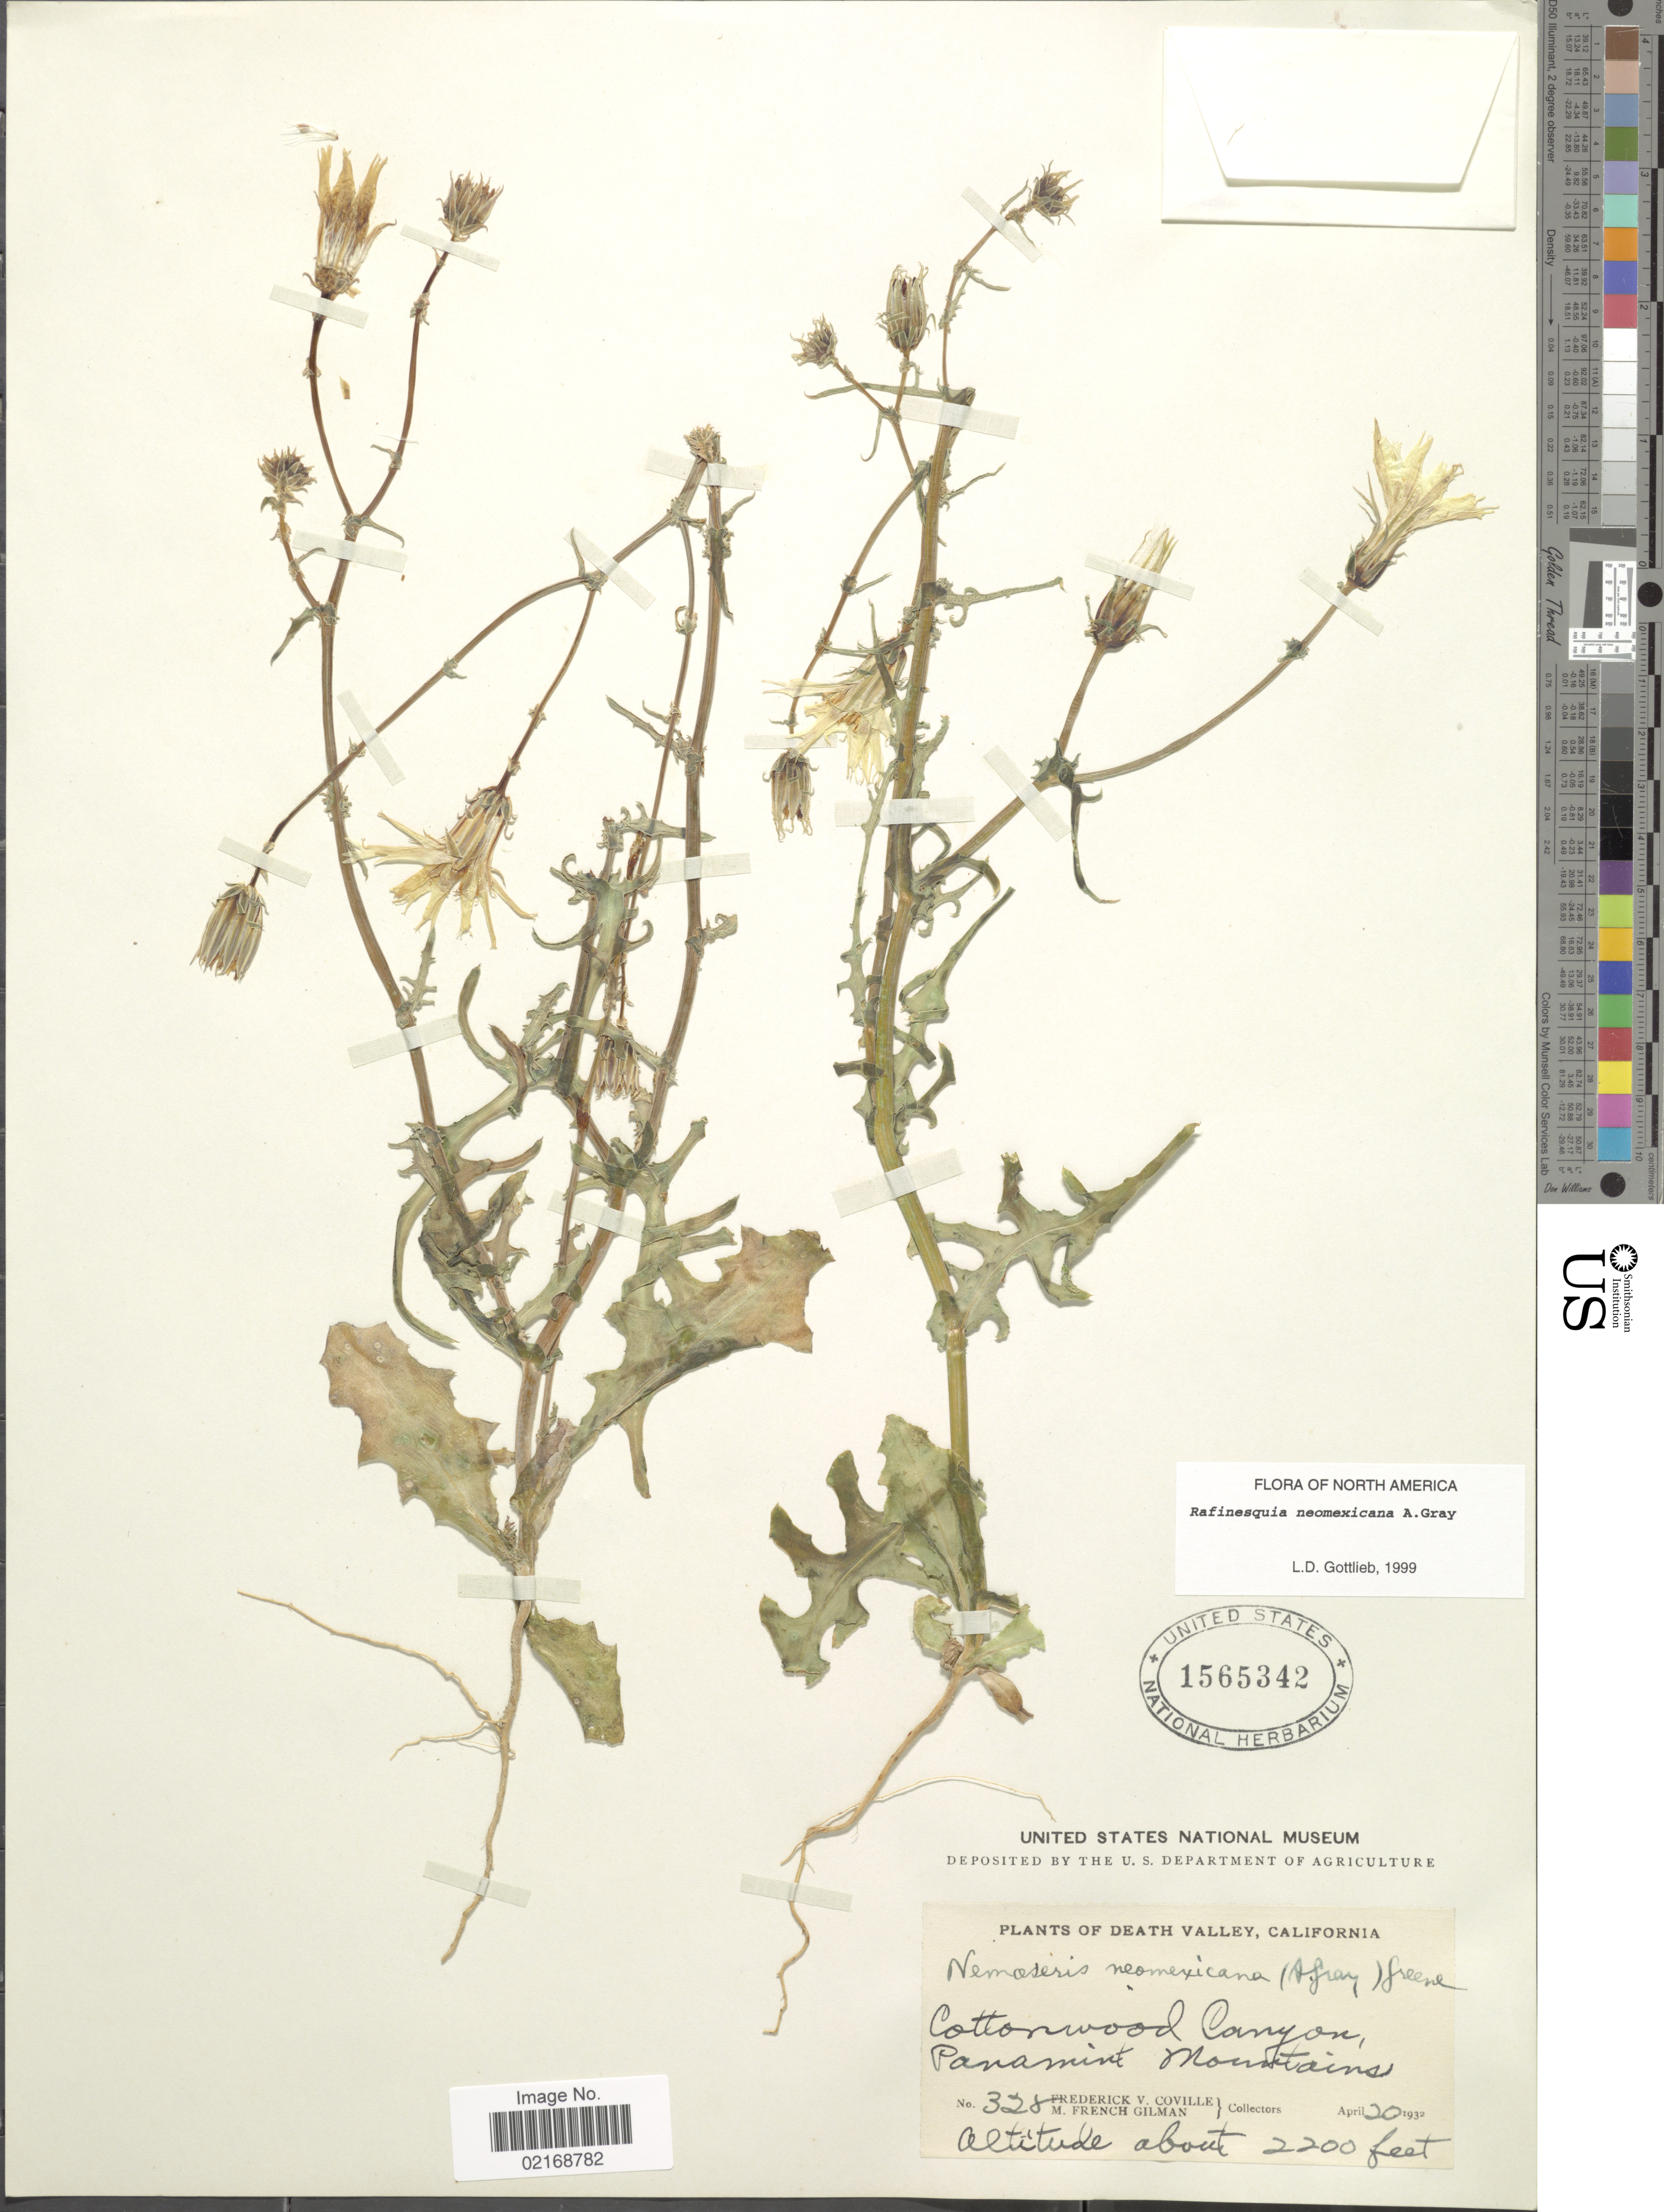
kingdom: Plantae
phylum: Tracheophyta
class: Magnoliopsida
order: Asterales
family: Asteraceae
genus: Rafinesquia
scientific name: Rafinesquia neomexicana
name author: A. Gray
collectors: F. V. Coville & M. F. Gilman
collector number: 328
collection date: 1932-04-20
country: United States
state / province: California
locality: Death Valley, Cottonwood Canyon, Panamist Mountains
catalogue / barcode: US 1565342